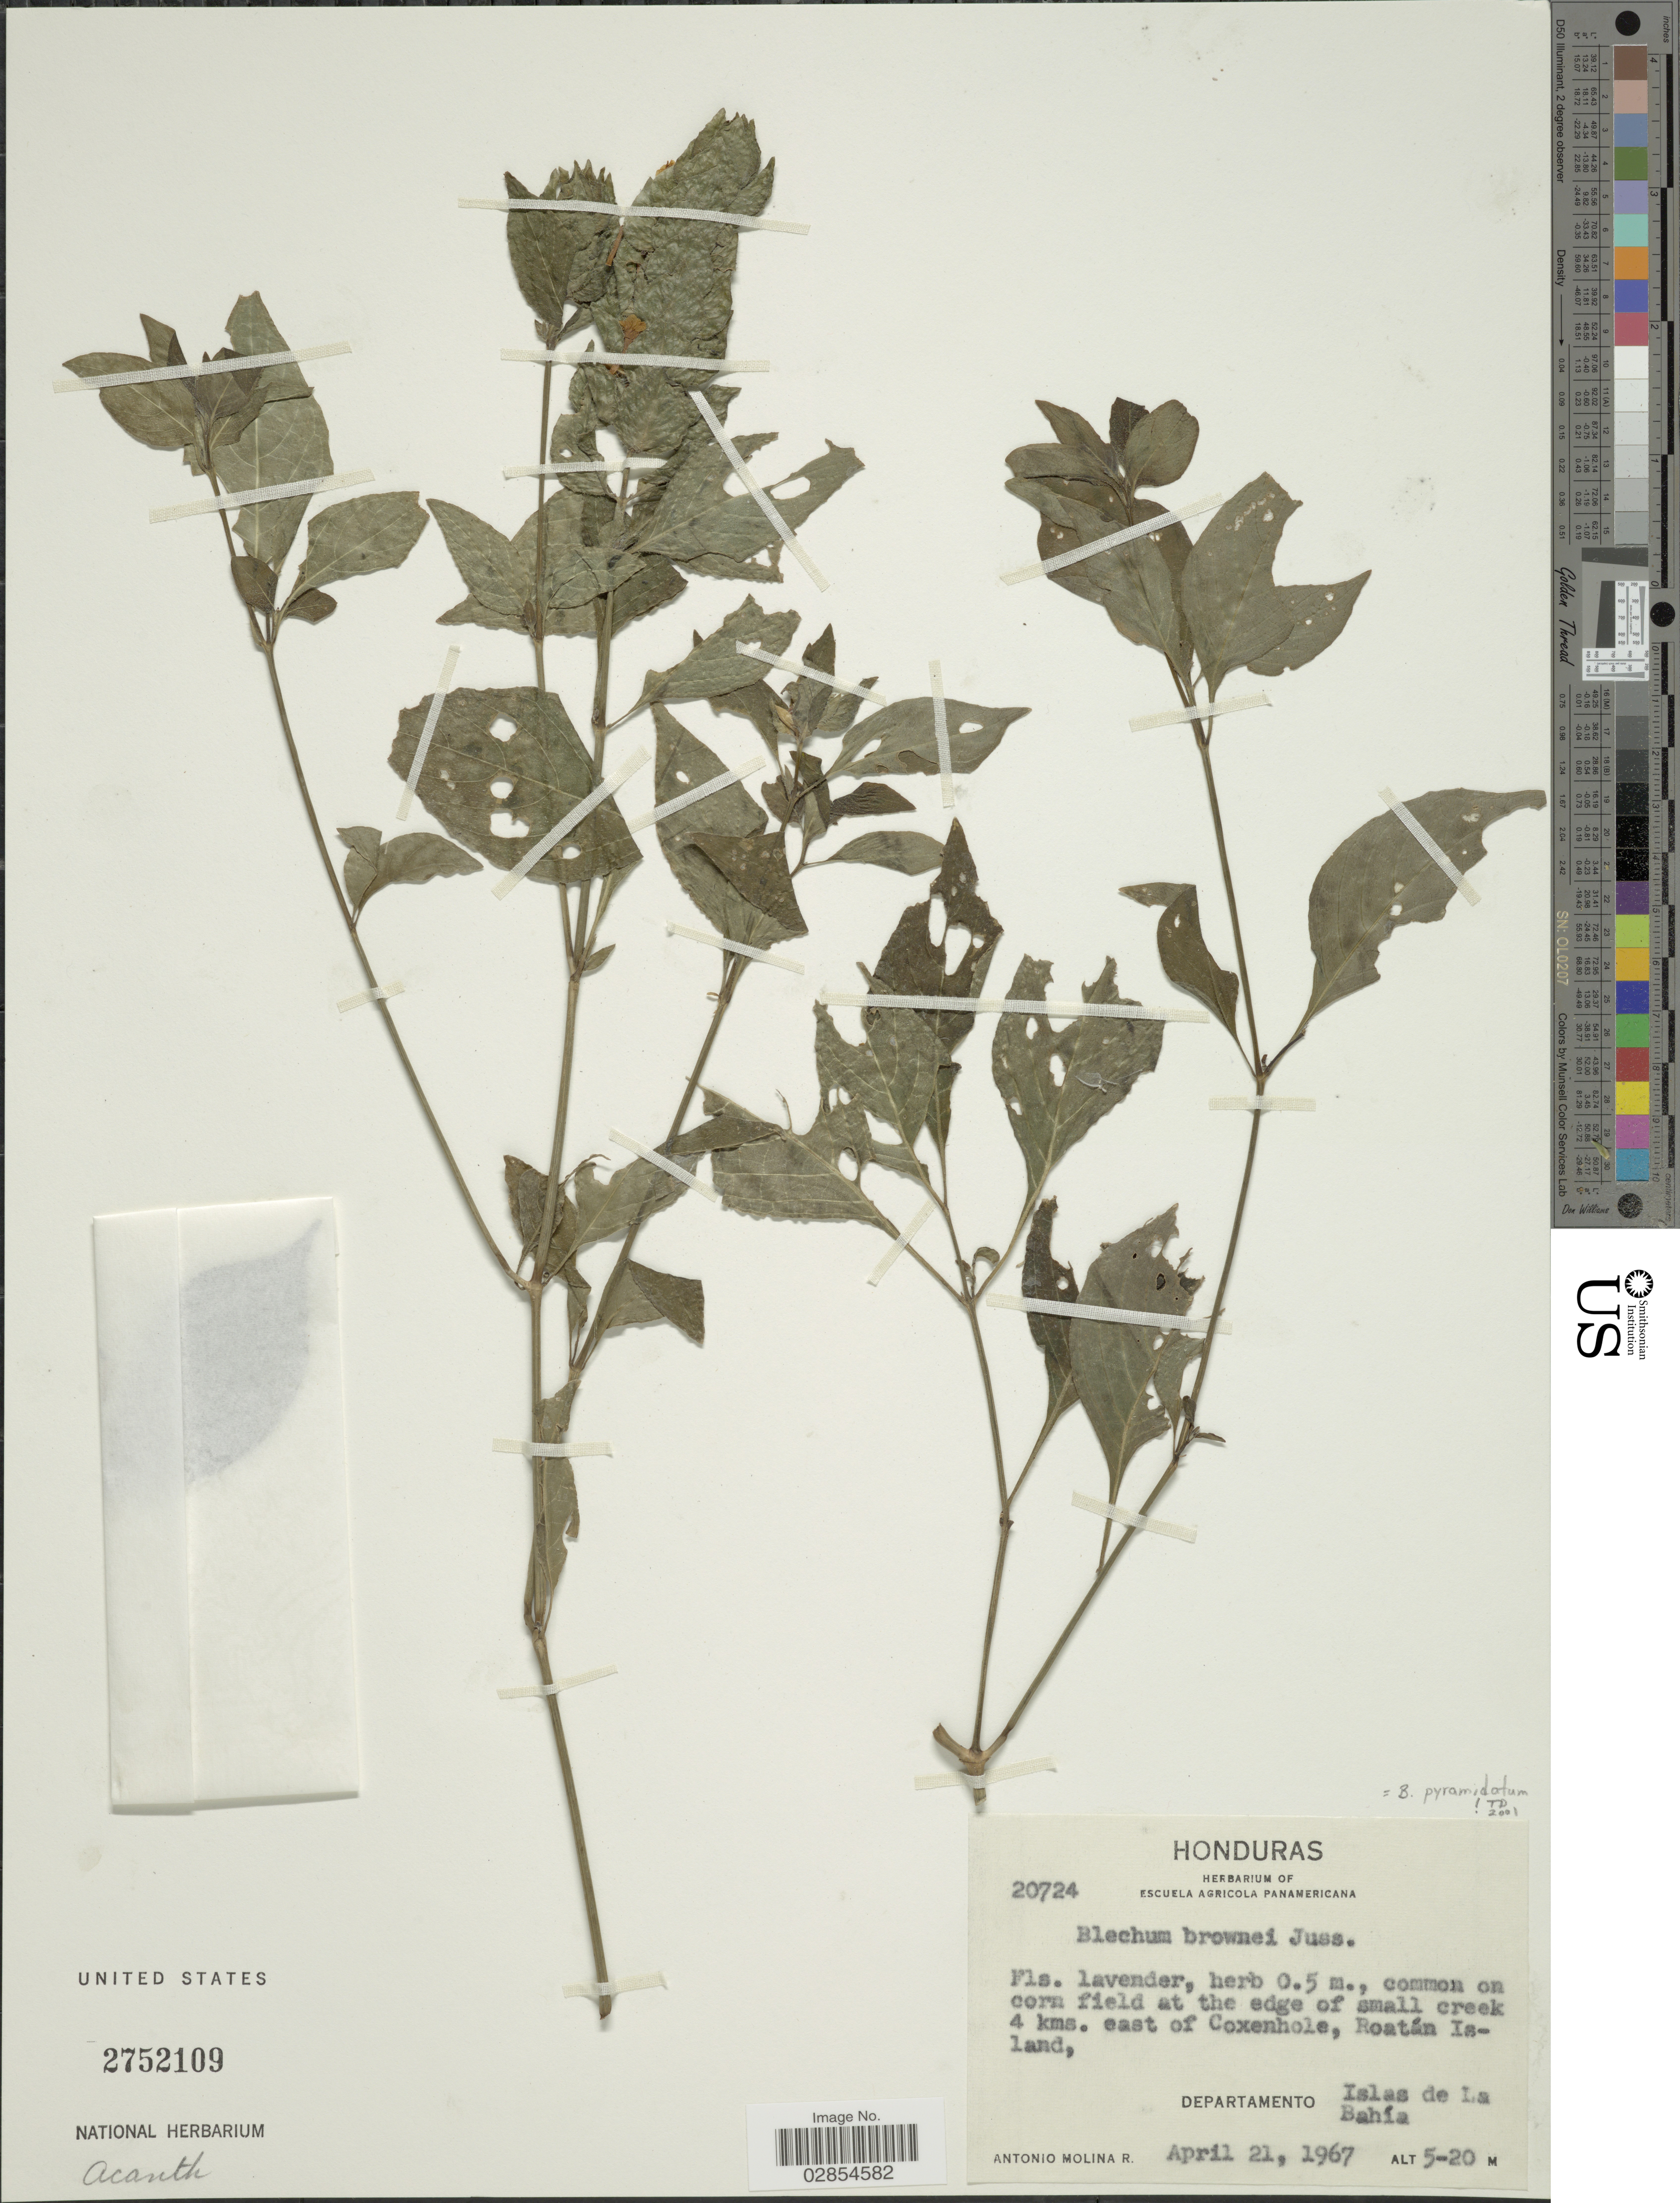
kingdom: Plantae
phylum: Tracheophyta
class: Magnoliopsida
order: Lamiales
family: Acanthaceae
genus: Blechum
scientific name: Blechum pyramidatum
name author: (Lam.) Urb.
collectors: A. Molina R.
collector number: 20724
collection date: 1967-04-21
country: Honduras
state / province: Islas de la Bahía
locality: Common on corn field at the edge of small creek 4 kms. east of Coxenhole, Roatán Island, Departamento Islas de La Bahía.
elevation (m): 5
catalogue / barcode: US 2752109